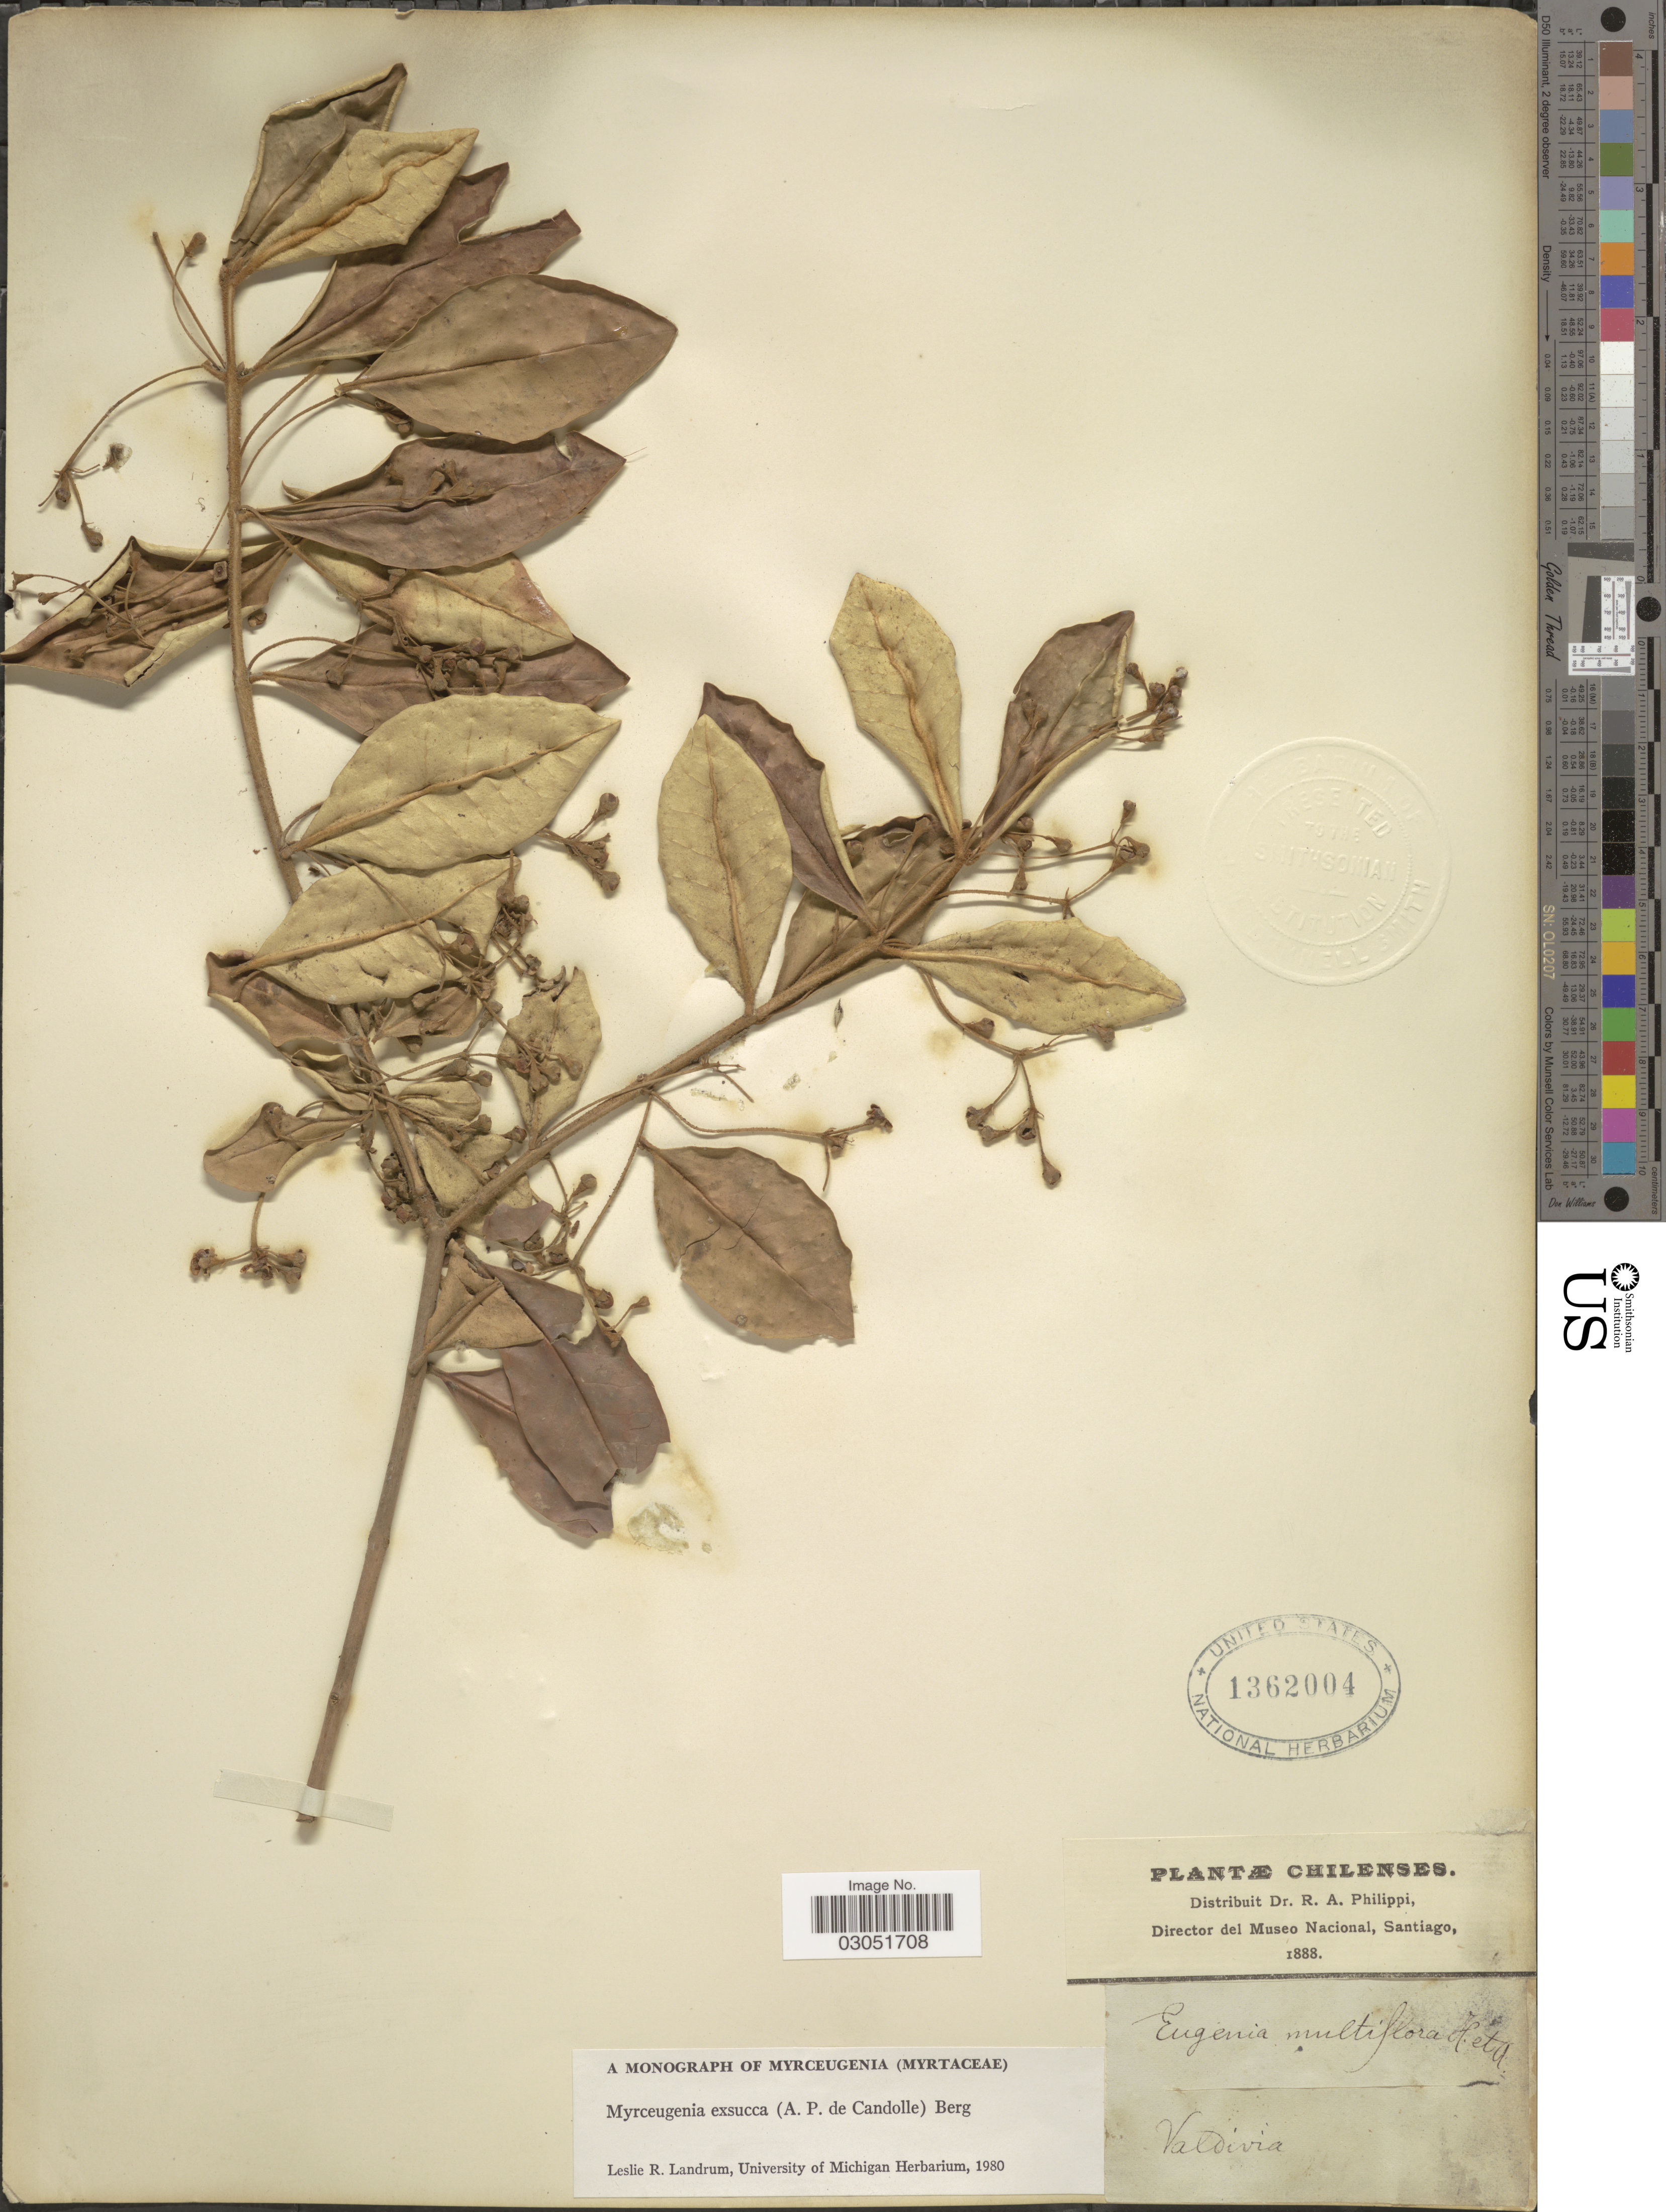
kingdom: Plantae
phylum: Tracheophyta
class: Magnoliopsida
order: Myrtales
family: Myrtaceae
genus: Myrceugenia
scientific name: Myrceugenia exsucca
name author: (DC.) O. Berg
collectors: R. A. Philippi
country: Chile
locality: Valdivia.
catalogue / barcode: US 1362004